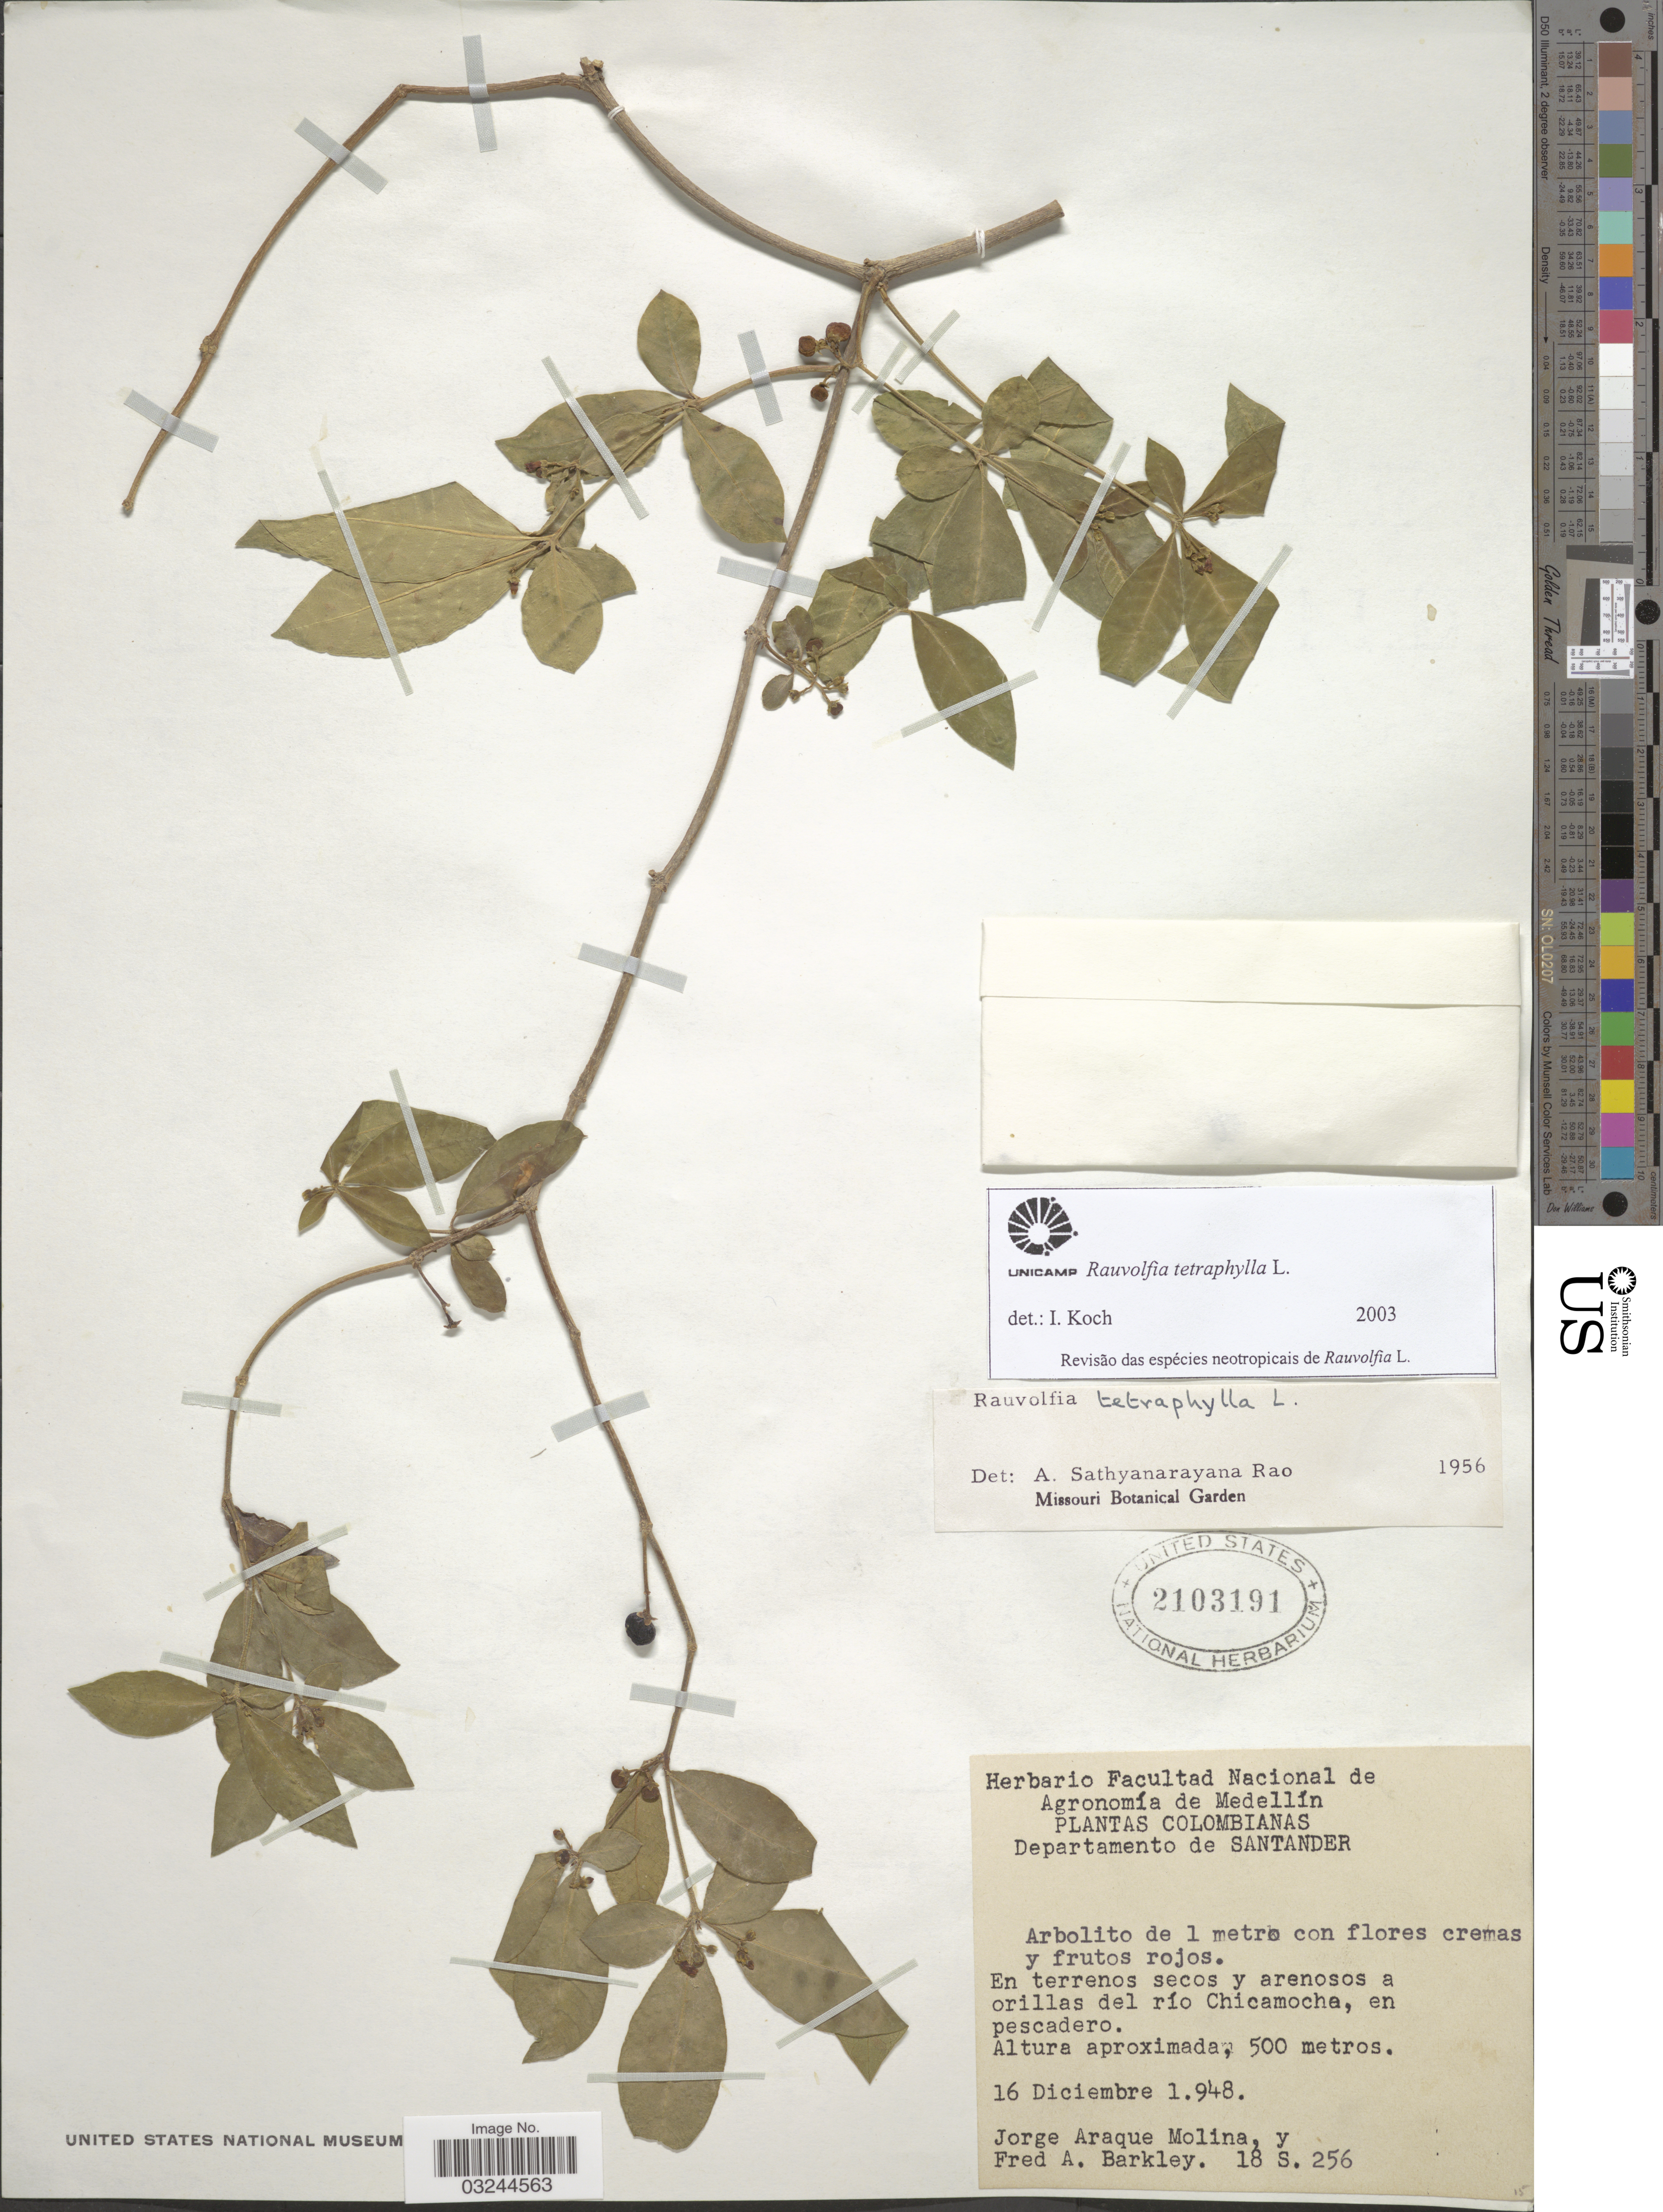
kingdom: Plantae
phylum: Tracheophyta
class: Magnoliopsida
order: Gentianales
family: Apocynaceae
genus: Rauvolfia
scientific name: Rauvolfia tetraphylla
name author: L.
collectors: J. A. Molina & F. A. Barkley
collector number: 18 S 256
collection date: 1948-12-16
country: Colombia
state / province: Santander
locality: Departamento de Santander. En terrenos secos y arenosos a orillas del río Chicamocha, en pescadero.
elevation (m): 500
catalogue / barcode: US 2103191